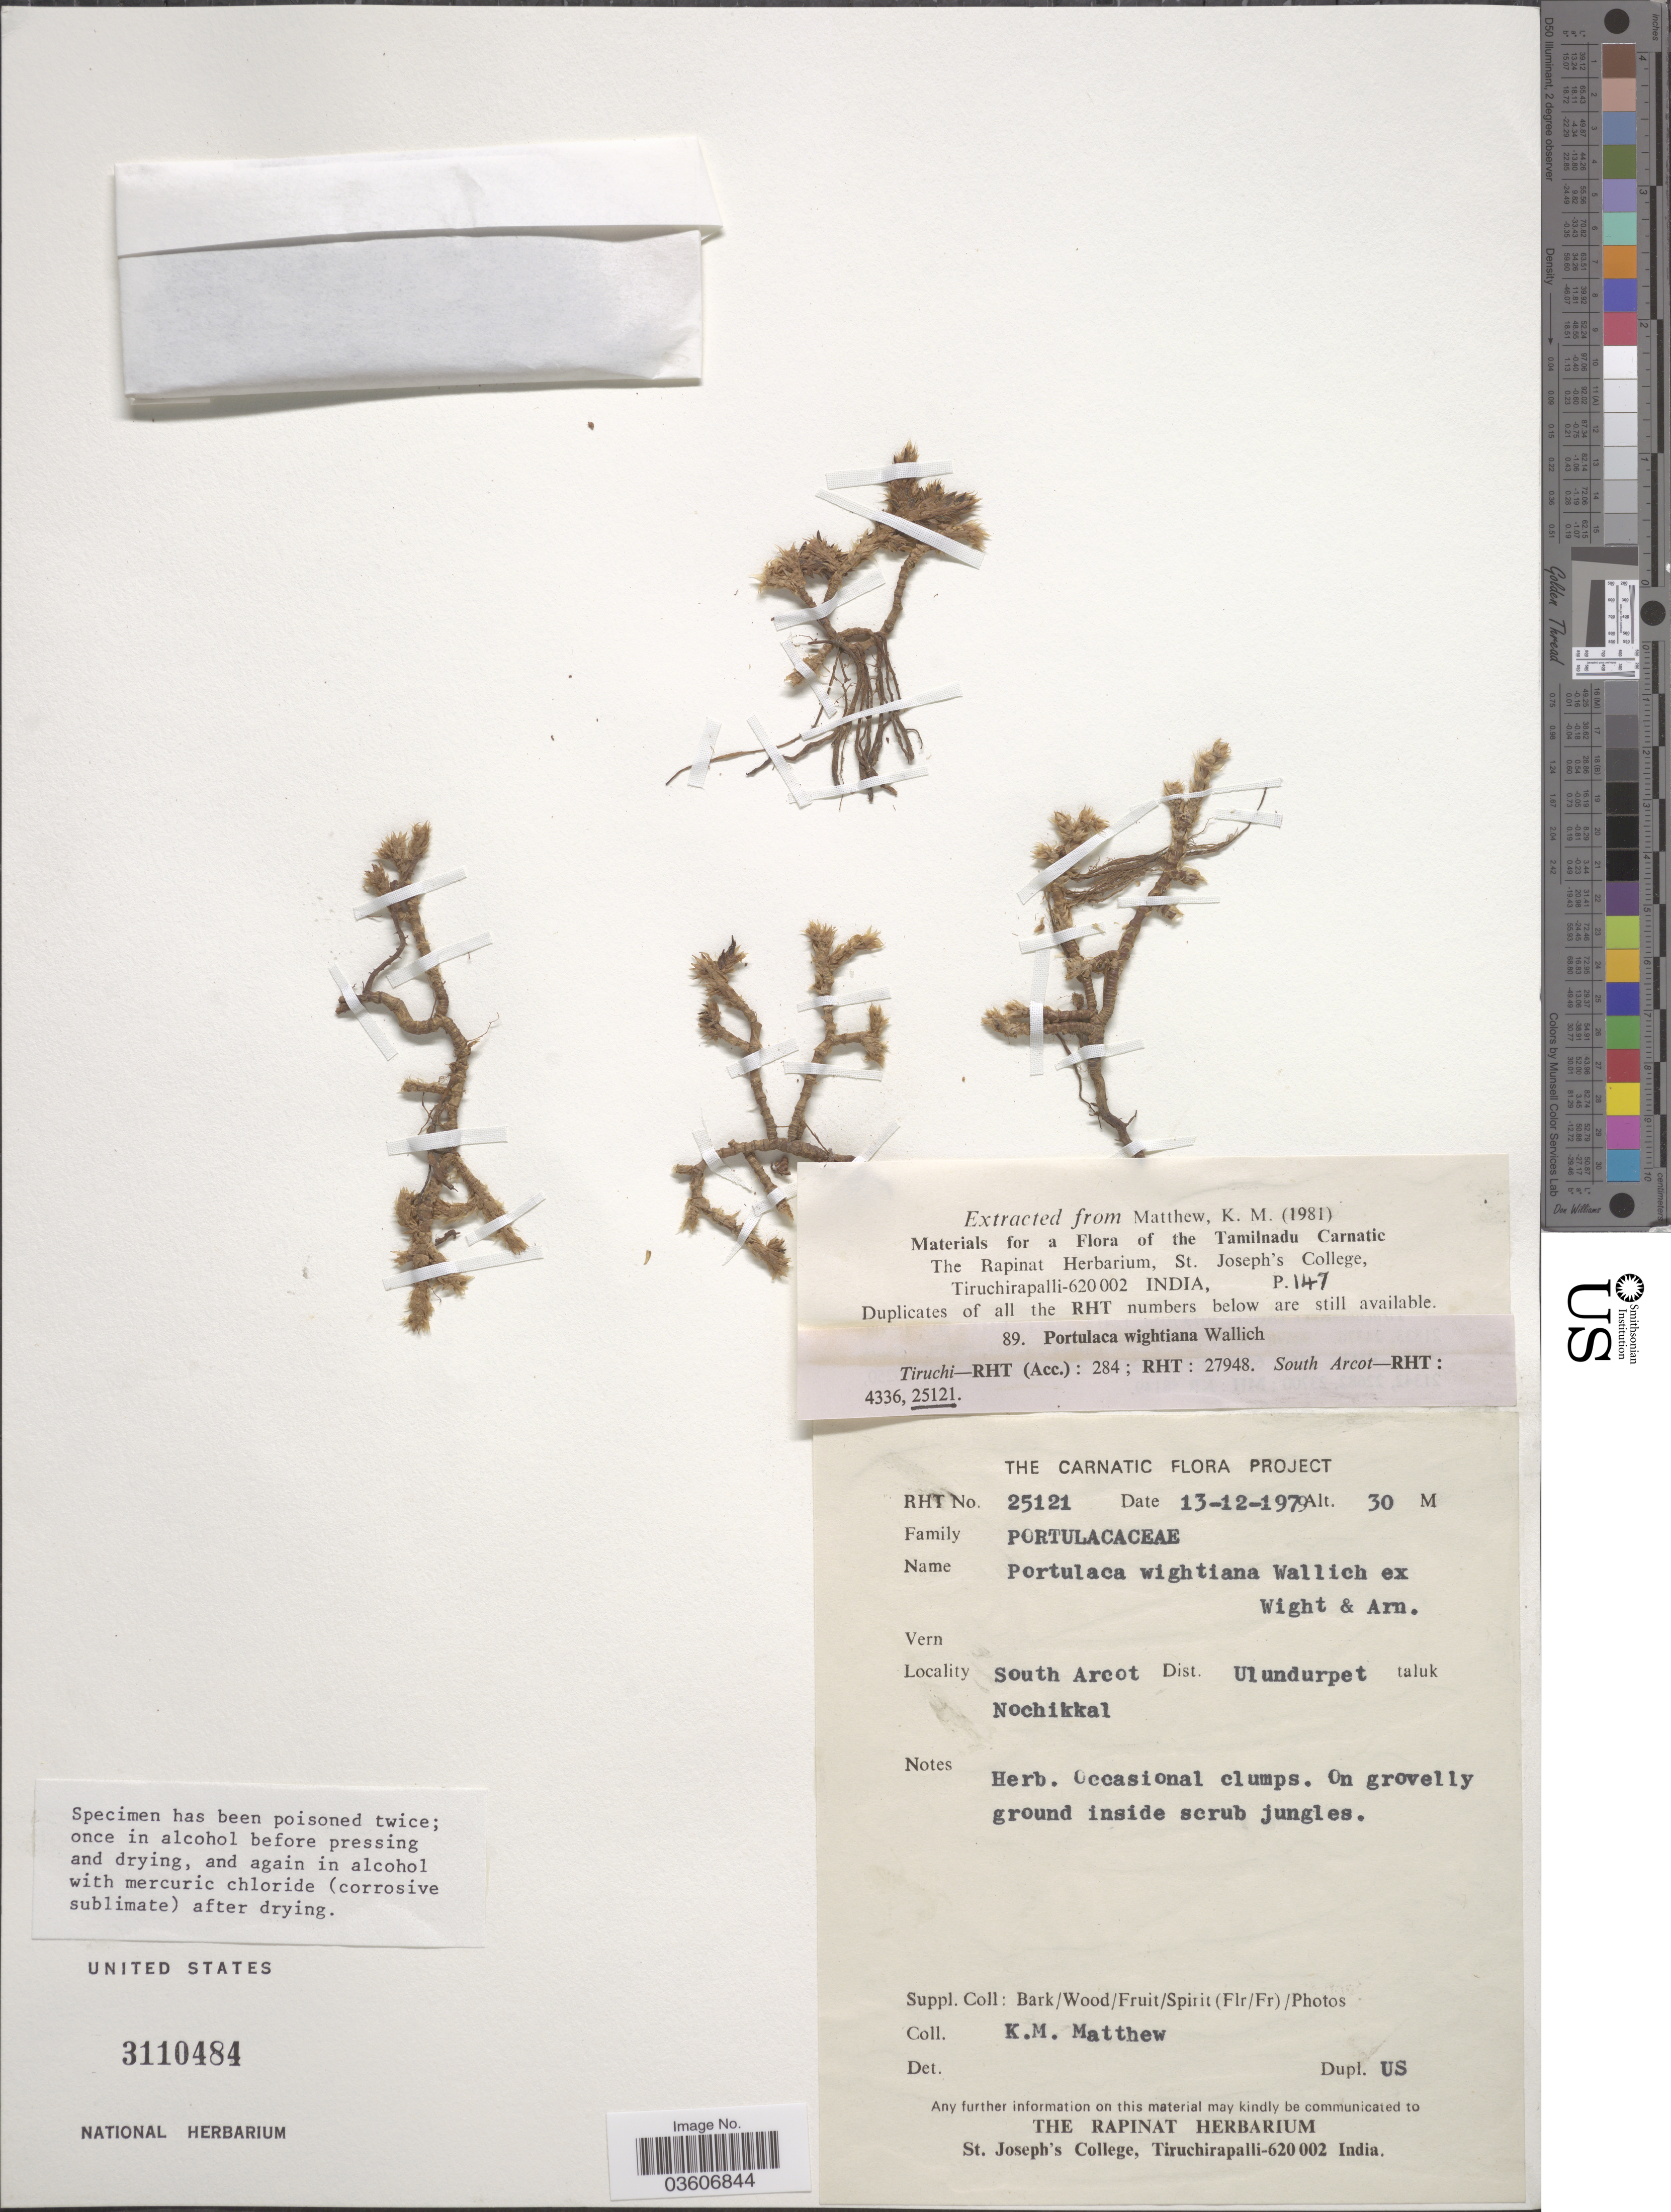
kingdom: Plantae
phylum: Tracheophyta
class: Magnoliopsida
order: Caryophyllales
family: Portulacaceae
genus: Portulaca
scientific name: Portulaca wightiana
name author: Wall. ex Wight & Arn.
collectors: K. M. Matthew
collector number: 25121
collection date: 1979-12-13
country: India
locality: South Arcot, Dist. Ulundurpet taluk, Nochikkal.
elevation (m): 30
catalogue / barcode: US 3110484